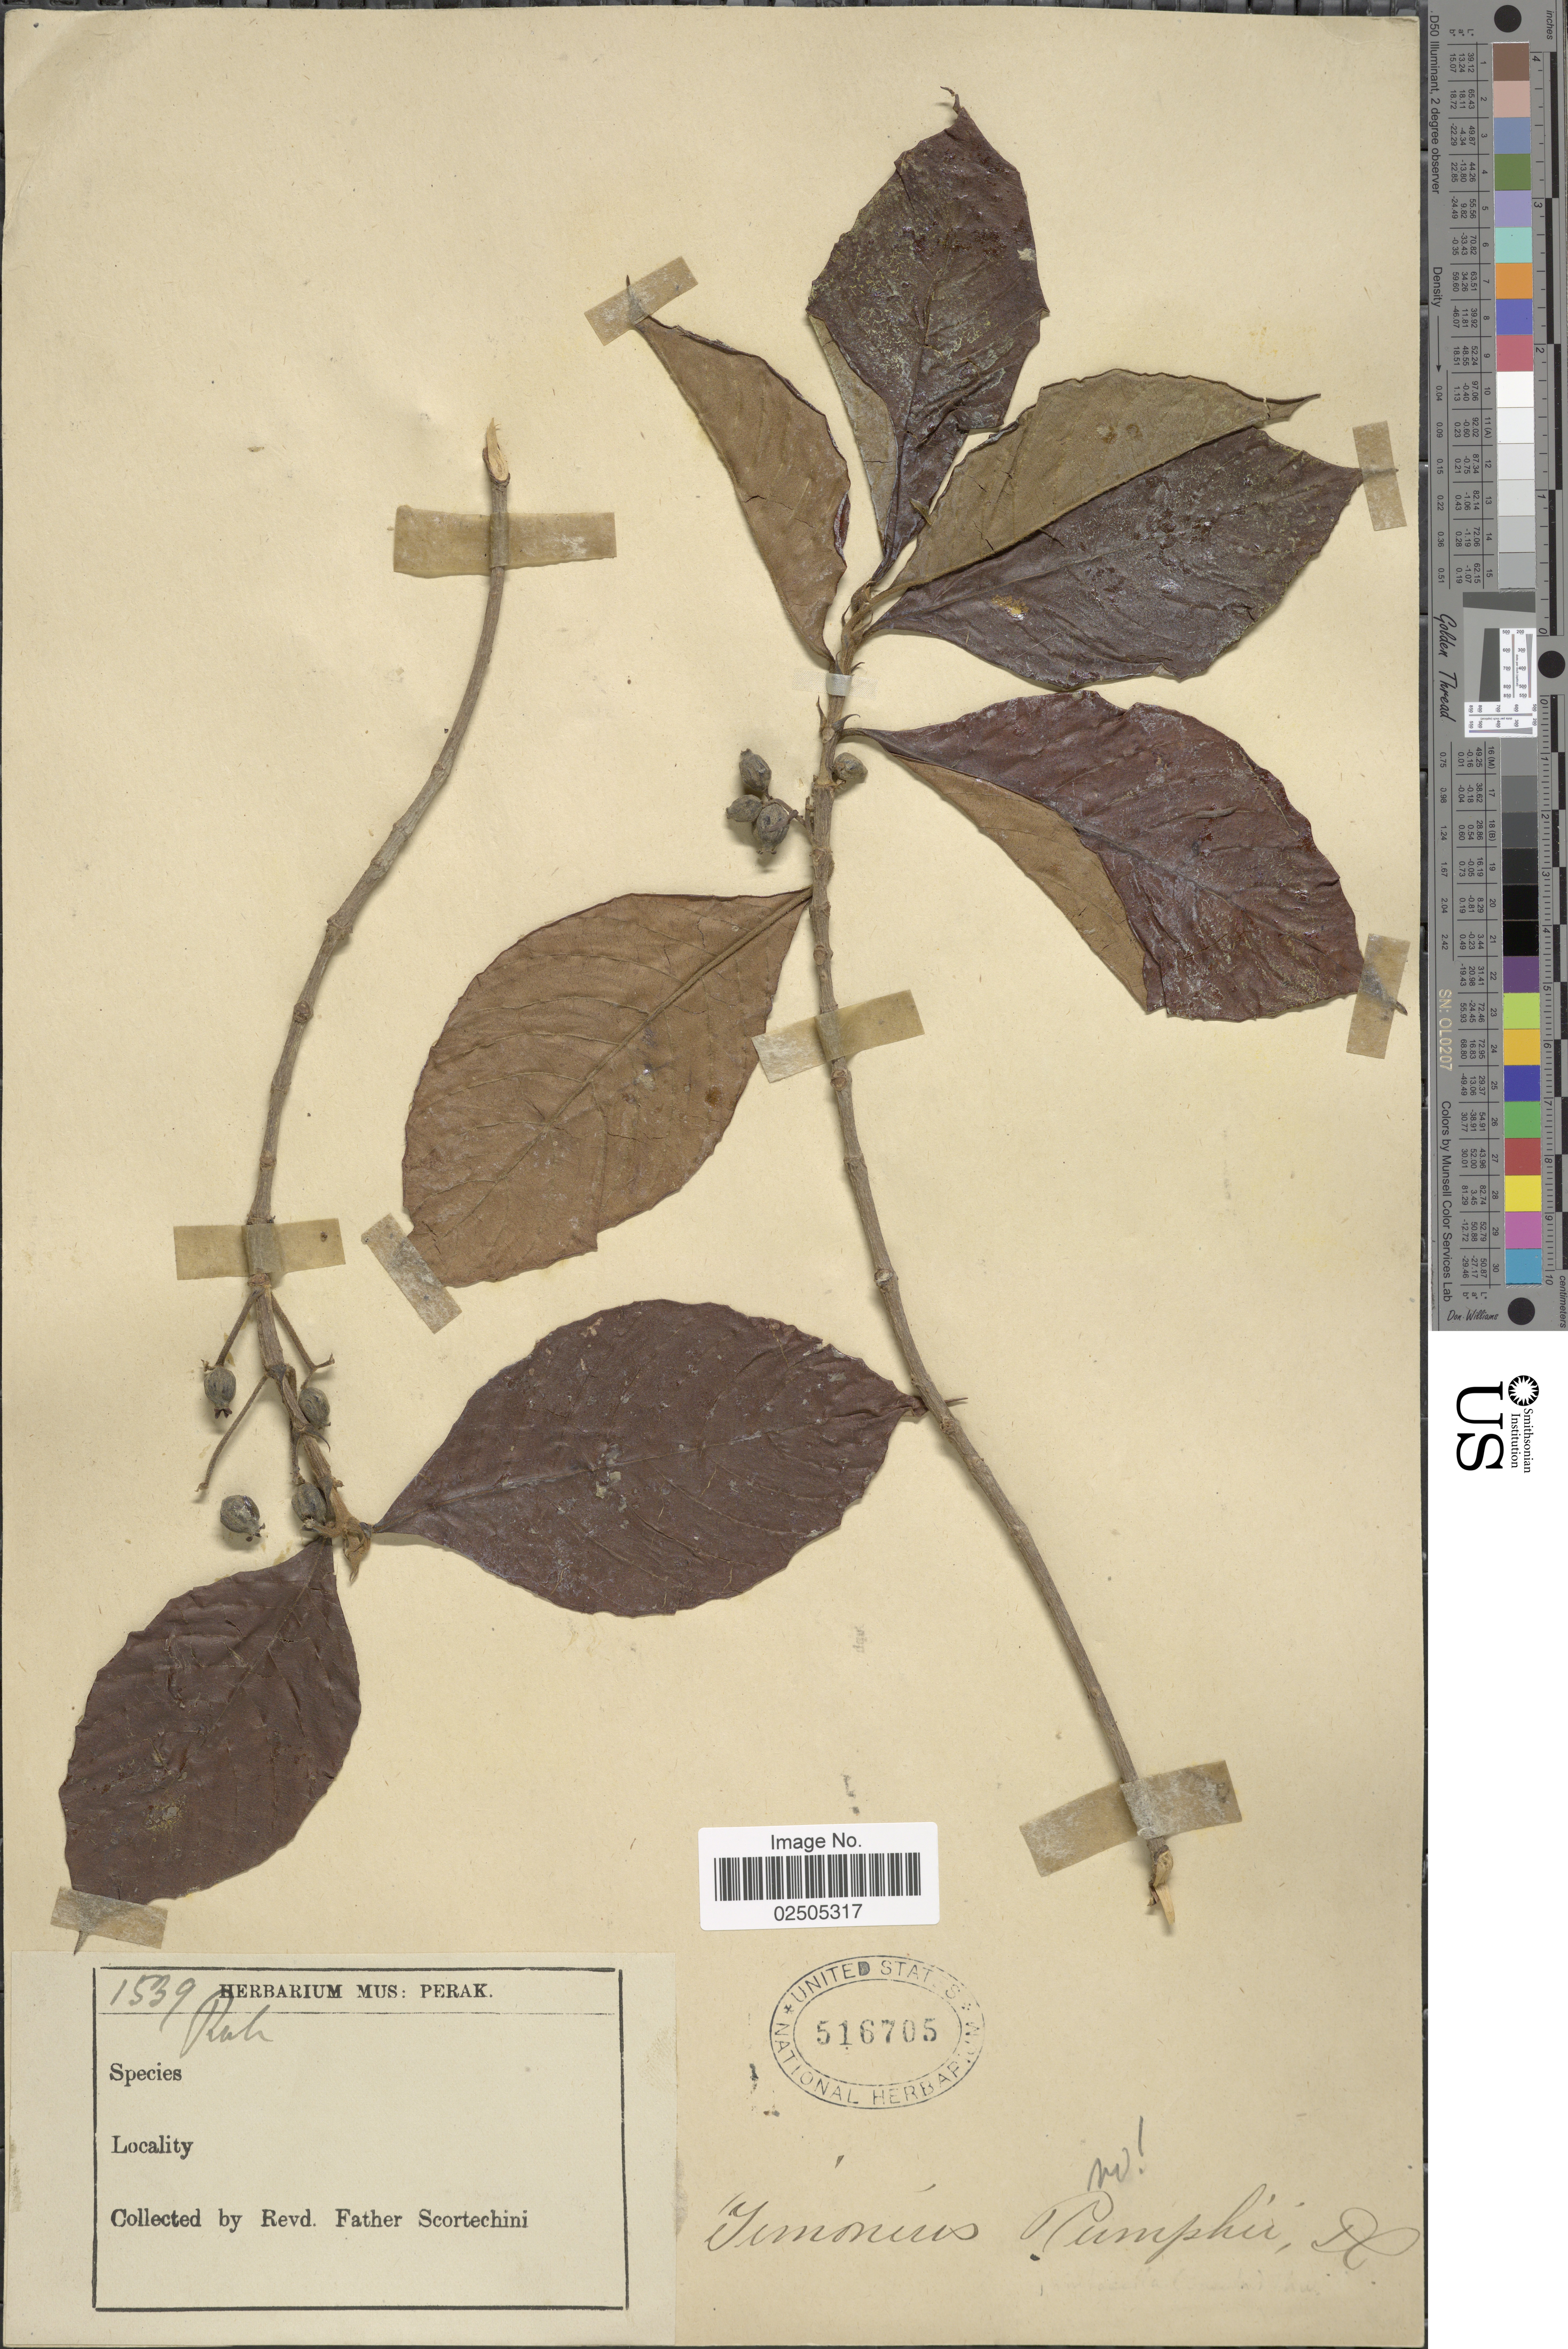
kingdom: Plantae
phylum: Tracheophyta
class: Magnoliopsida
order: Gentianales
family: Rubiaceae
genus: Timonius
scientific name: Timonius rumphii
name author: DC.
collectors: Fr. Scortechini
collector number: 1539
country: Malaysia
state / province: Perak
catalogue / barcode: US 516705